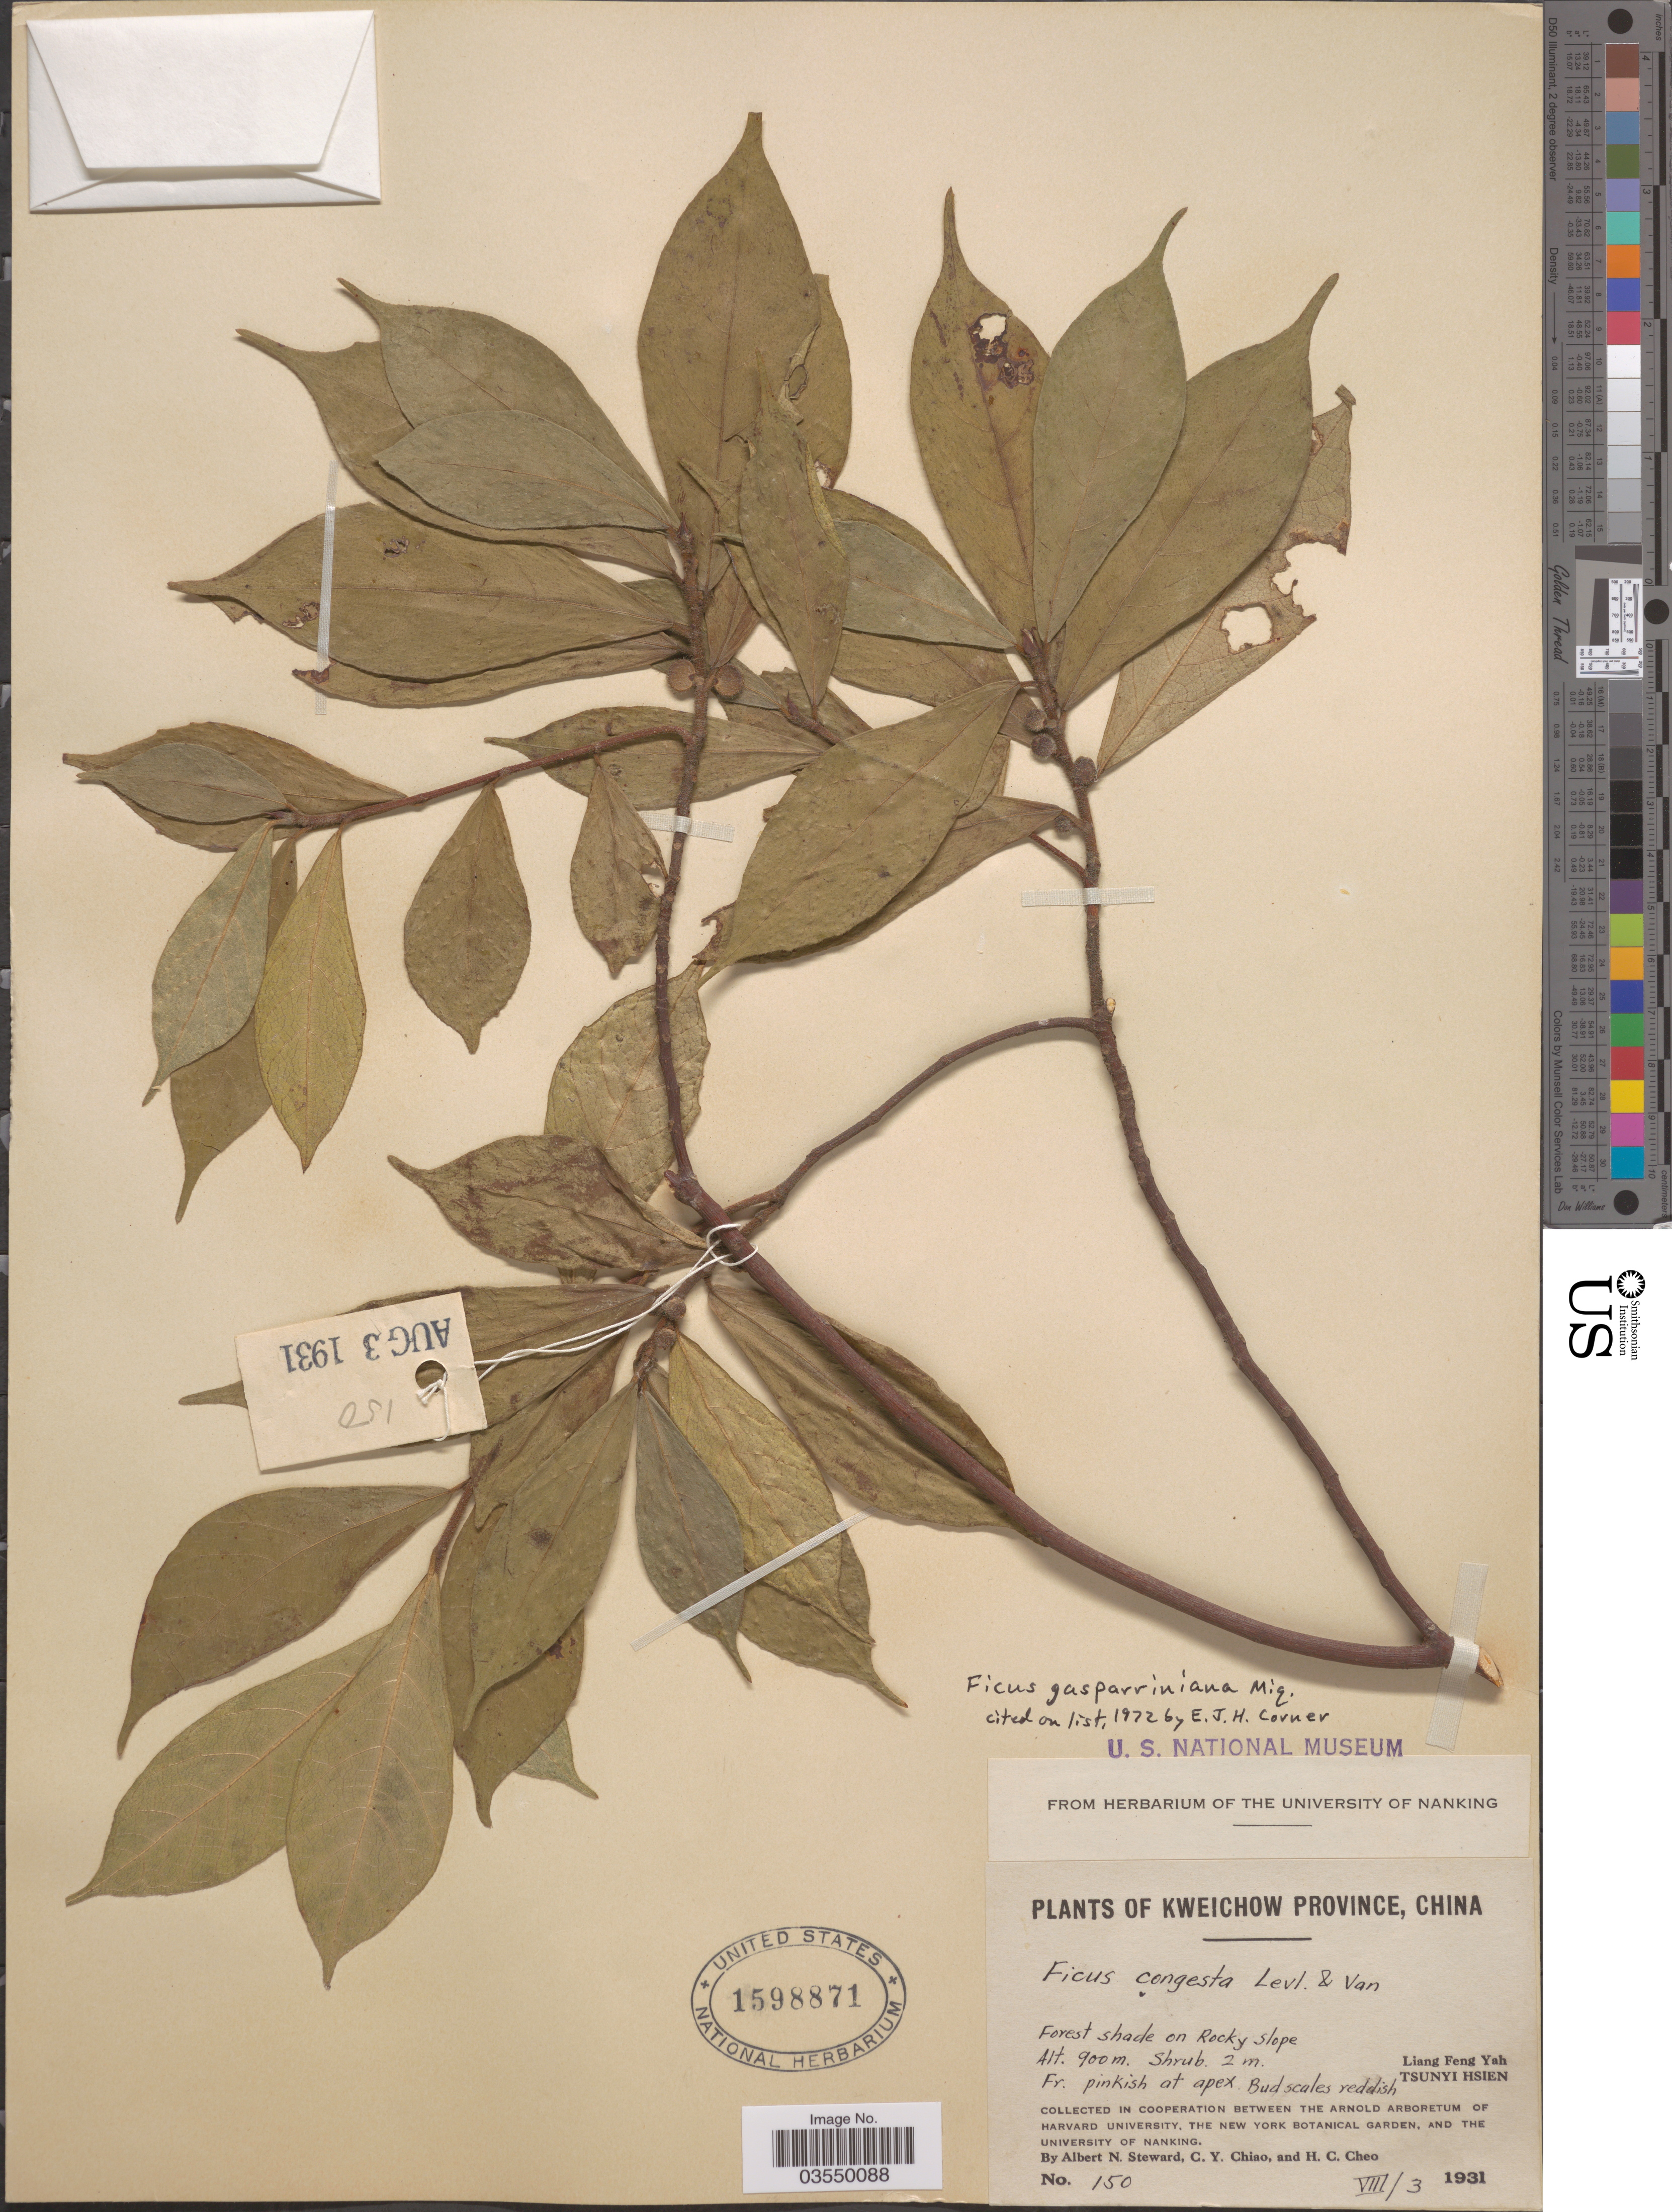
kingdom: Plantae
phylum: Tracheophyta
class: Magnoliopsida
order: Rosales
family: Moraceae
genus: Ficus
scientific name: Ficus gasparriniana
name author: Miq.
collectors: A. N. Steward, C. Y. Chiao & H. Cheo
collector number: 150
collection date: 1931-08-03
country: China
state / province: Guizhou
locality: Kweichow Province. Liang Feng Yah. Tsunyi Hsien.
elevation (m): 900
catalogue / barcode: US 1598871